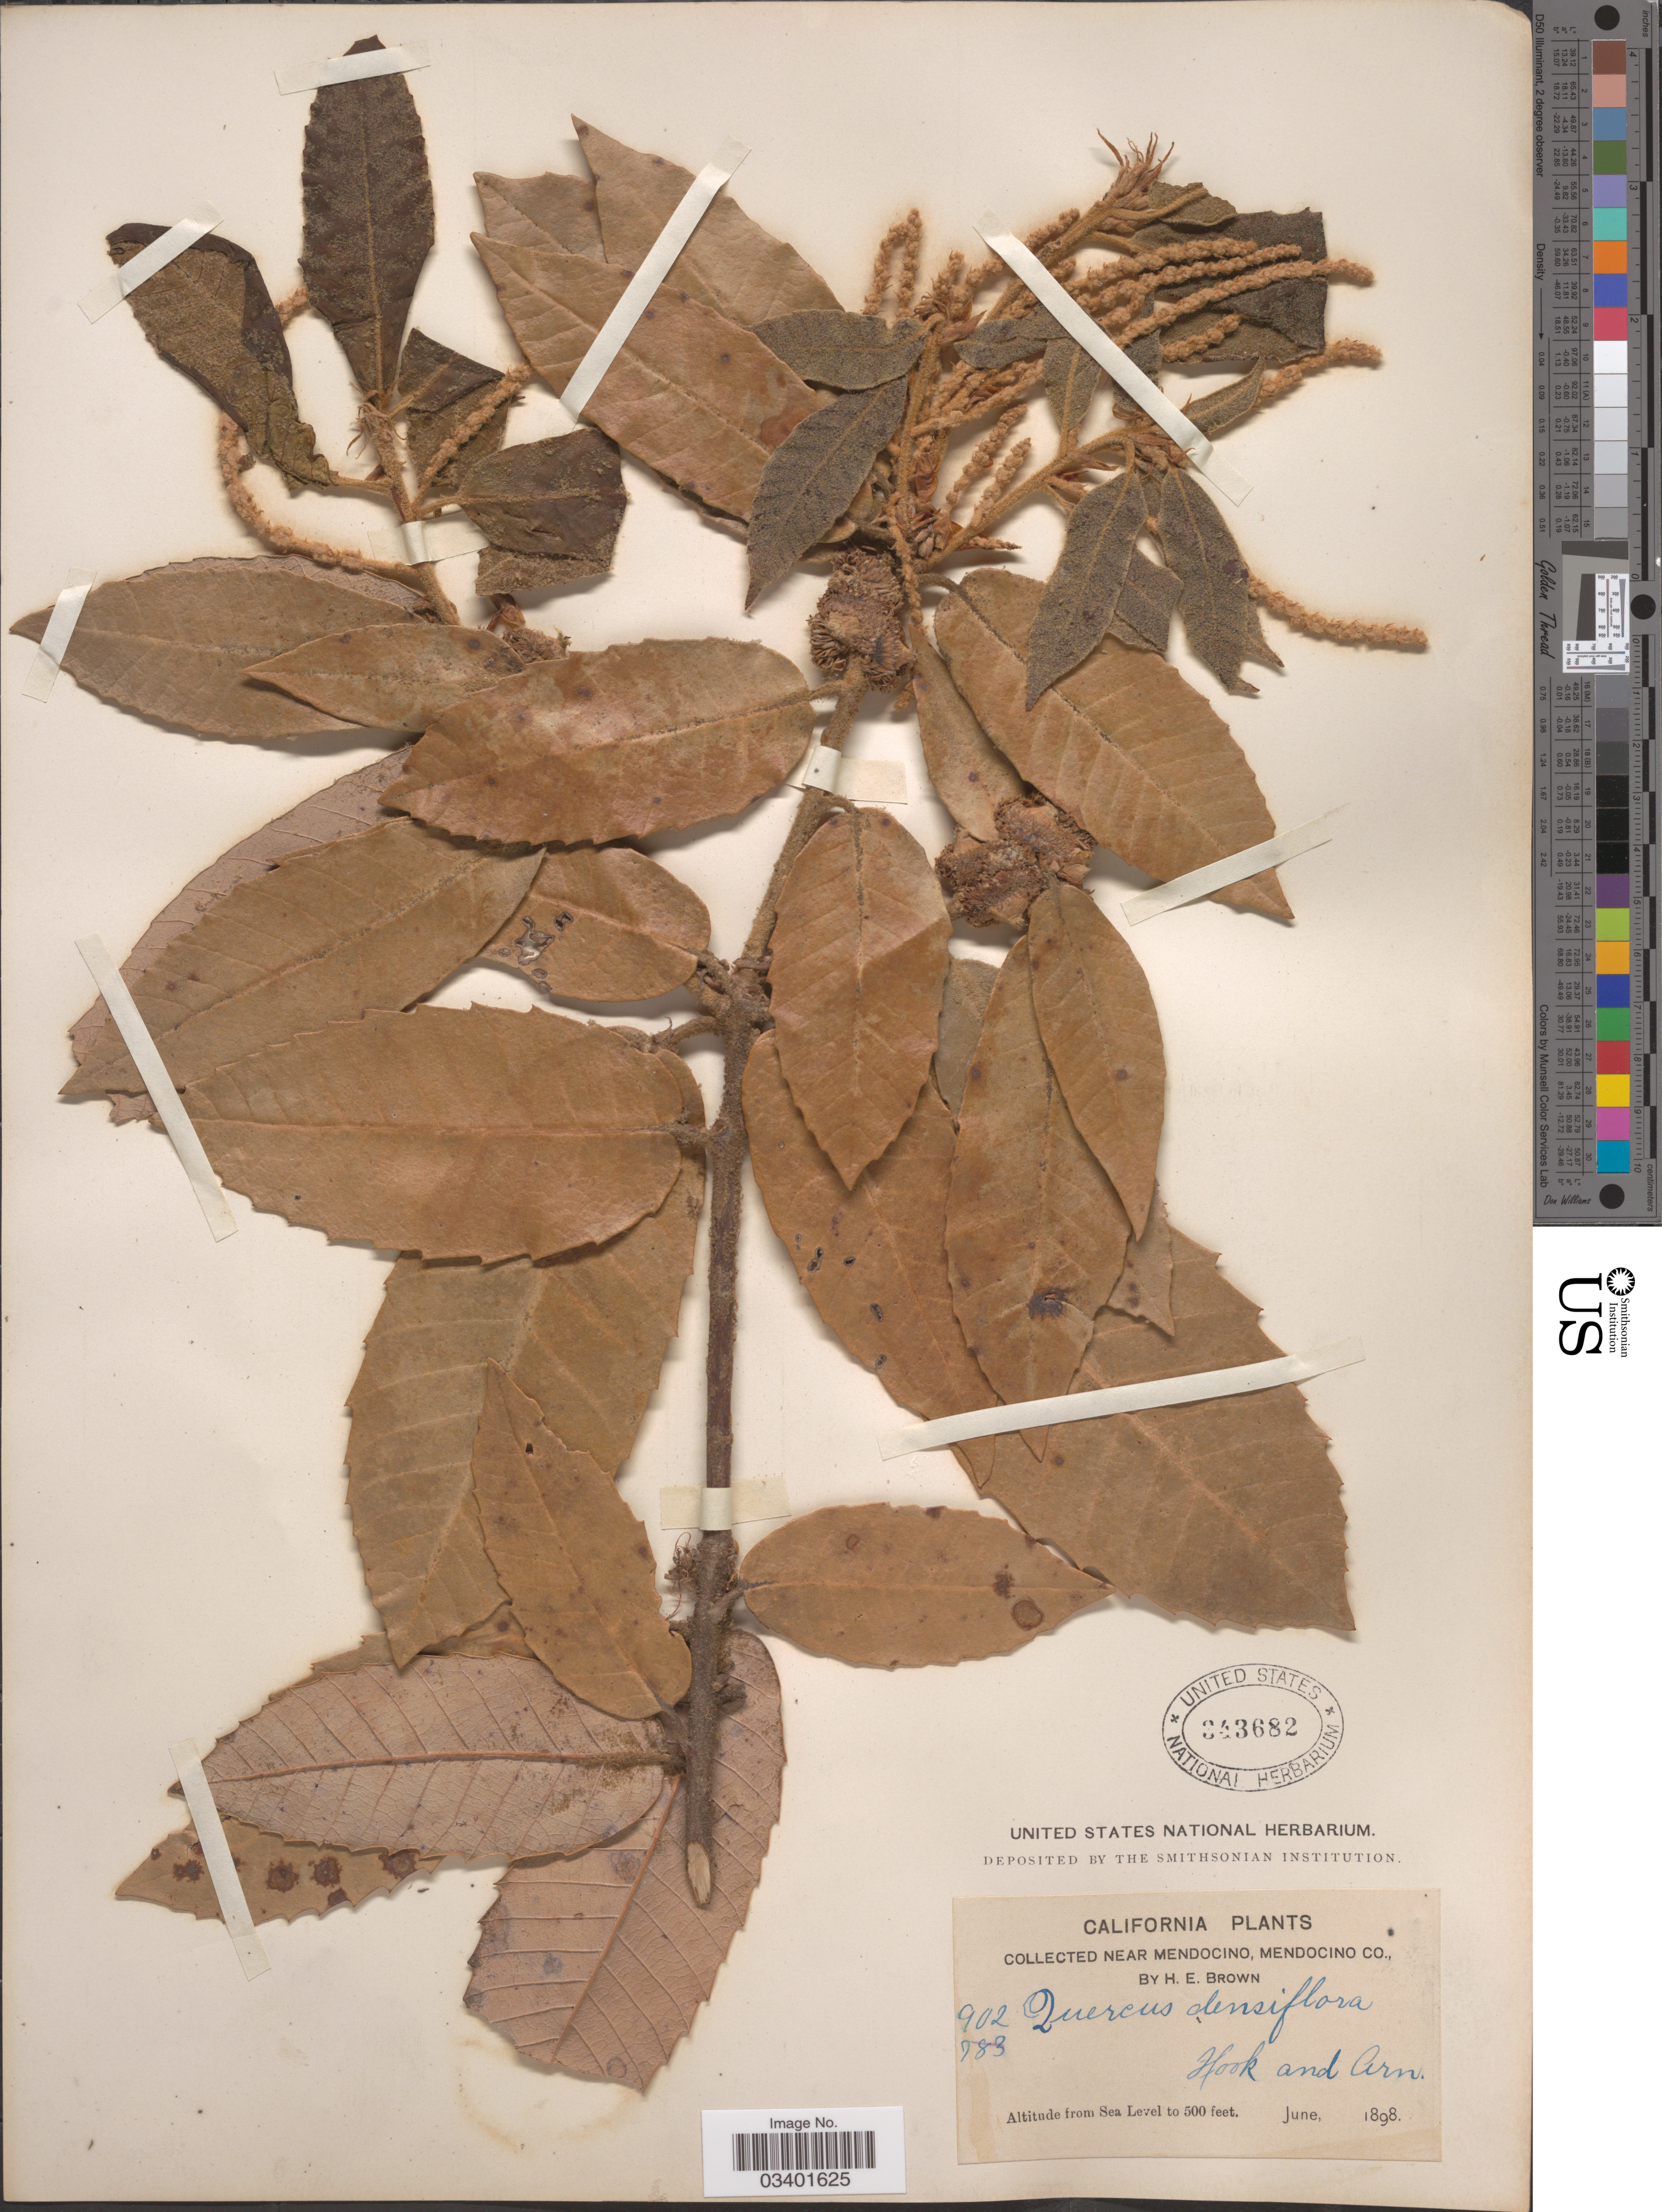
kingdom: Plantae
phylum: Tracheophyta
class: Magnoliopsida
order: Fagales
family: Fagaceae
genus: Notholithocarpus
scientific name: Notholithocarpus densiflorus var. densiflorus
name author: (Hook. & Arn.) P. S. Manos et al.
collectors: H. E. Brown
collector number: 902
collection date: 1898-06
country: United States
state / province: California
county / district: Mendocino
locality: Near Mendocino, Mendocino Co.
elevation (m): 0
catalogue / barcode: US 343682